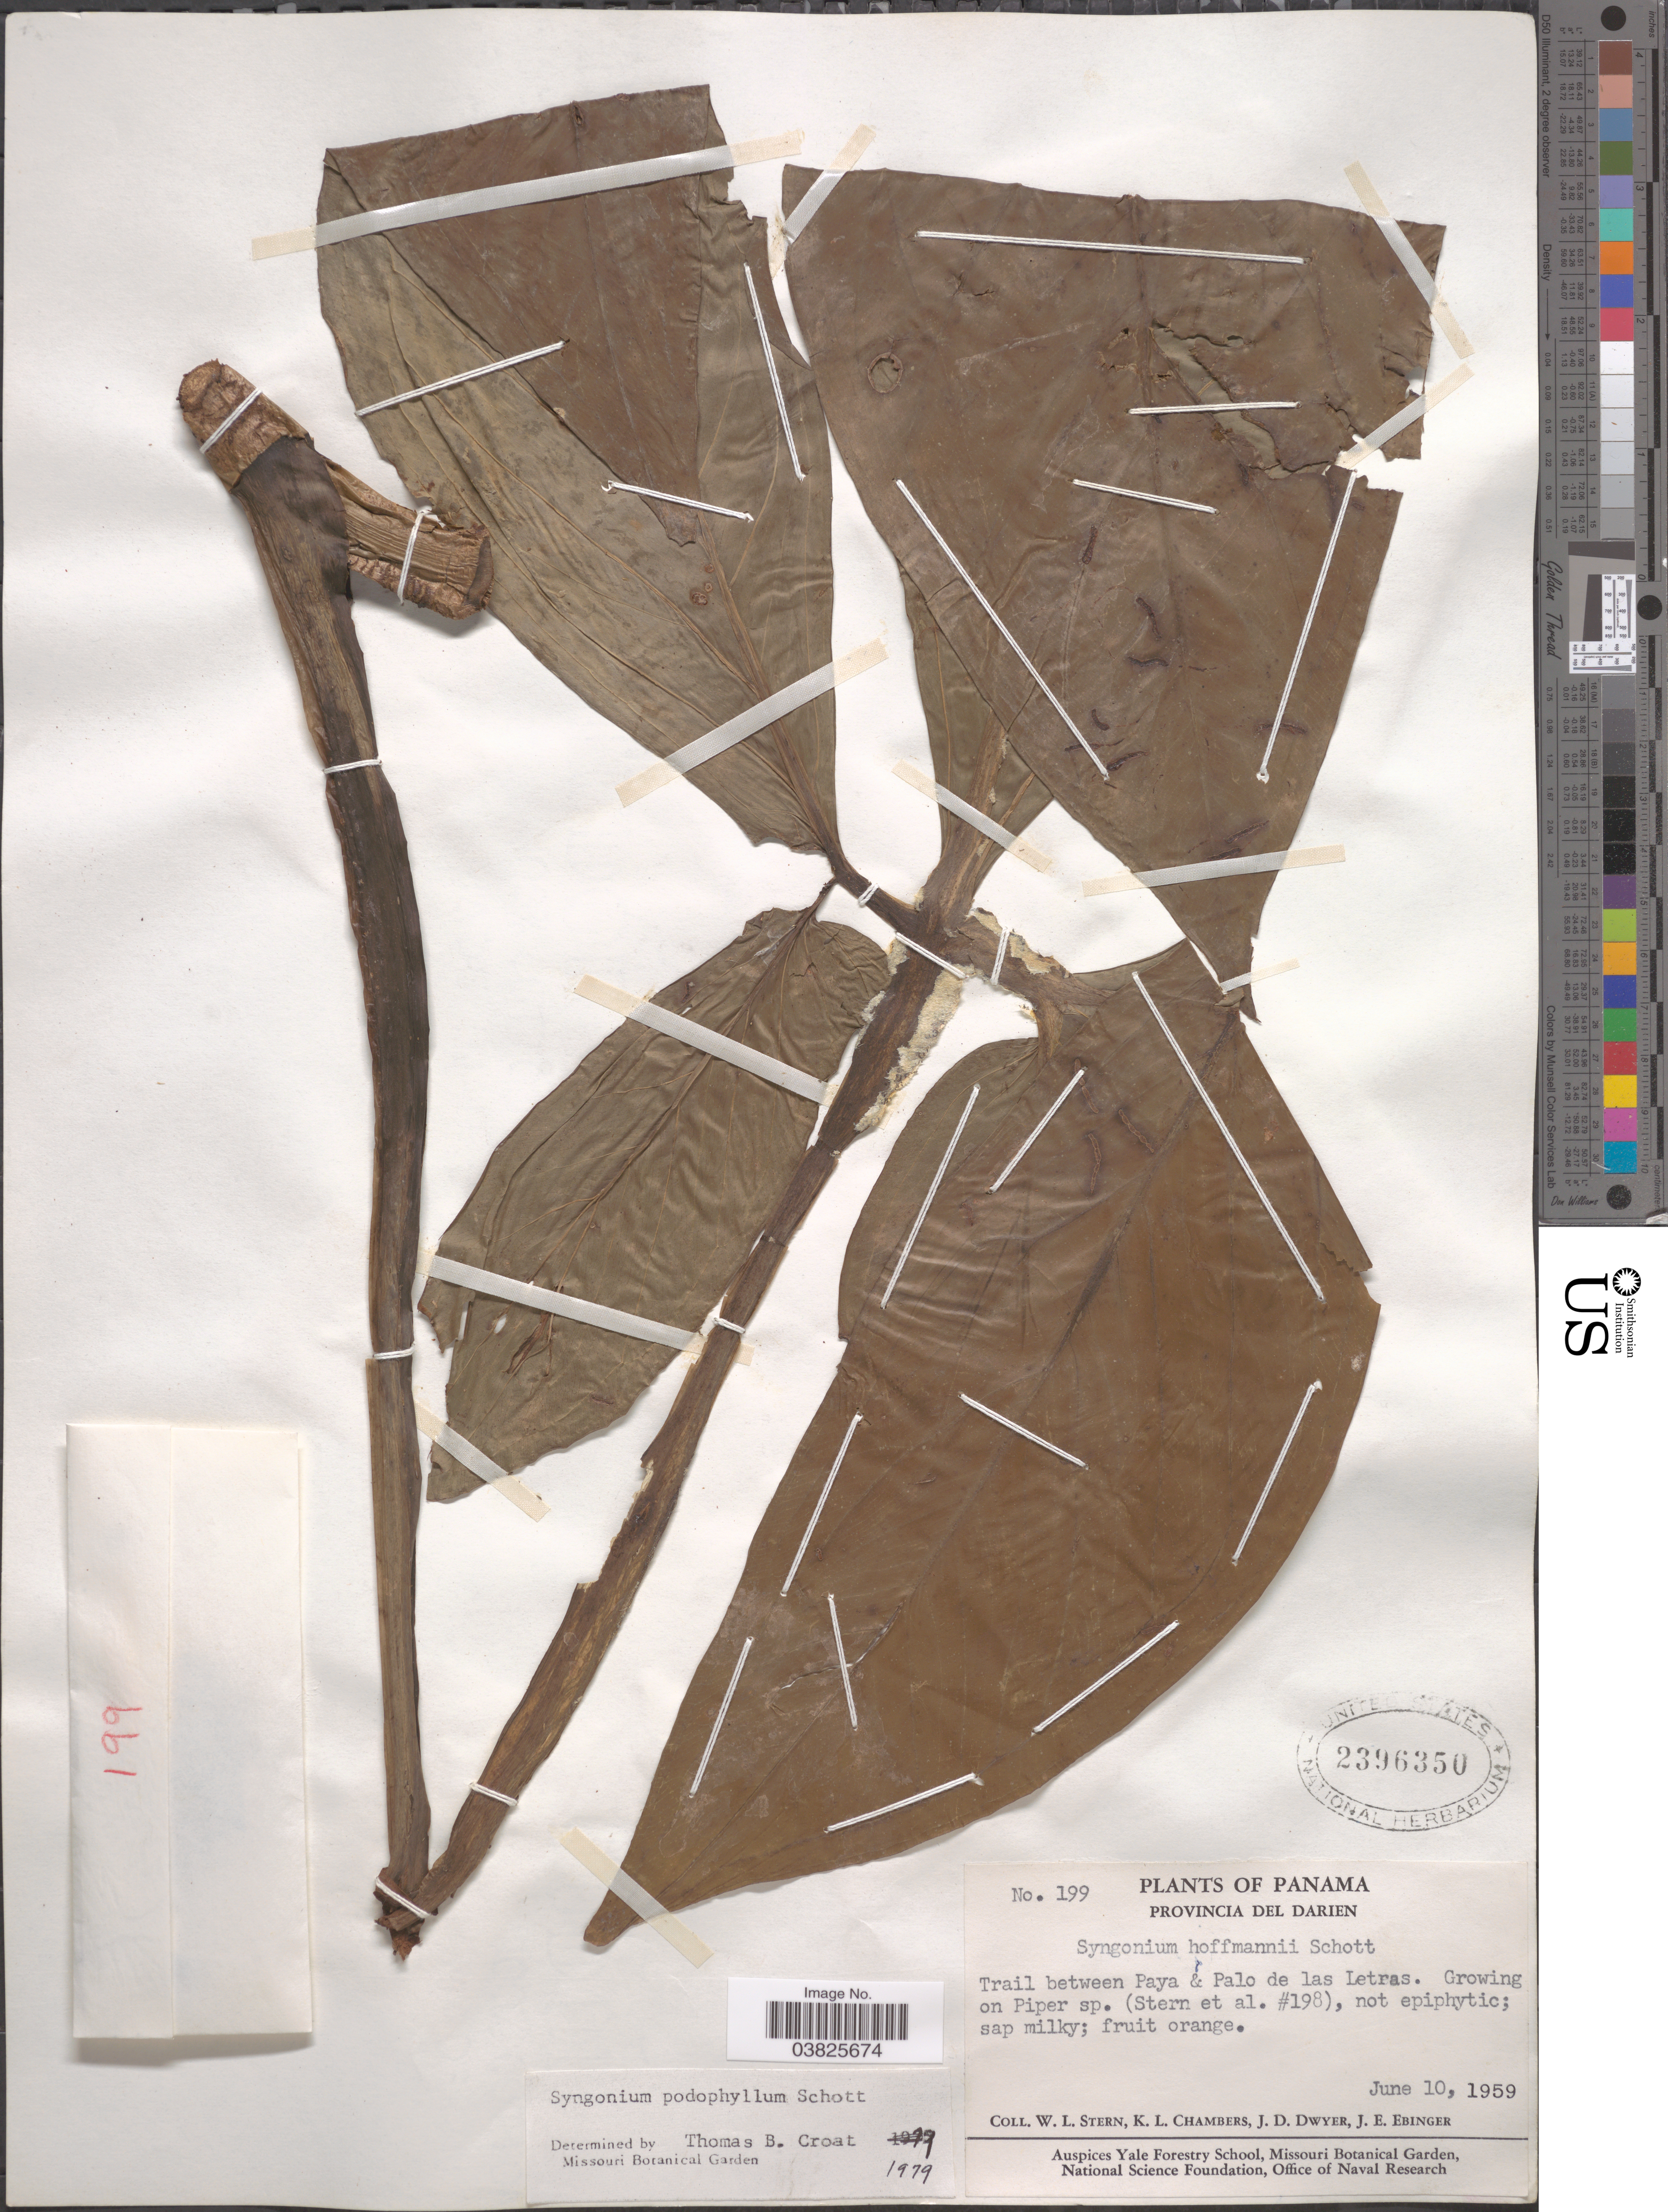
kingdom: Plantae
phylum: Tracheophyta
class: Liliopsida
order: Alismatales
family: Araceae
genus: Syngonium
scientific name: Syngonium podophyllum 'Lemon-Lime'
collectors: W. L. Stern, K. Chambers, J. D. Dwyer & J. Ebinger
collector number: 199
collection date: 1959-06-10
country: Panama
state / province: Darien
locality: Trail between Paya & Palo de las Letras.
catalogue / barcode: US 2396350